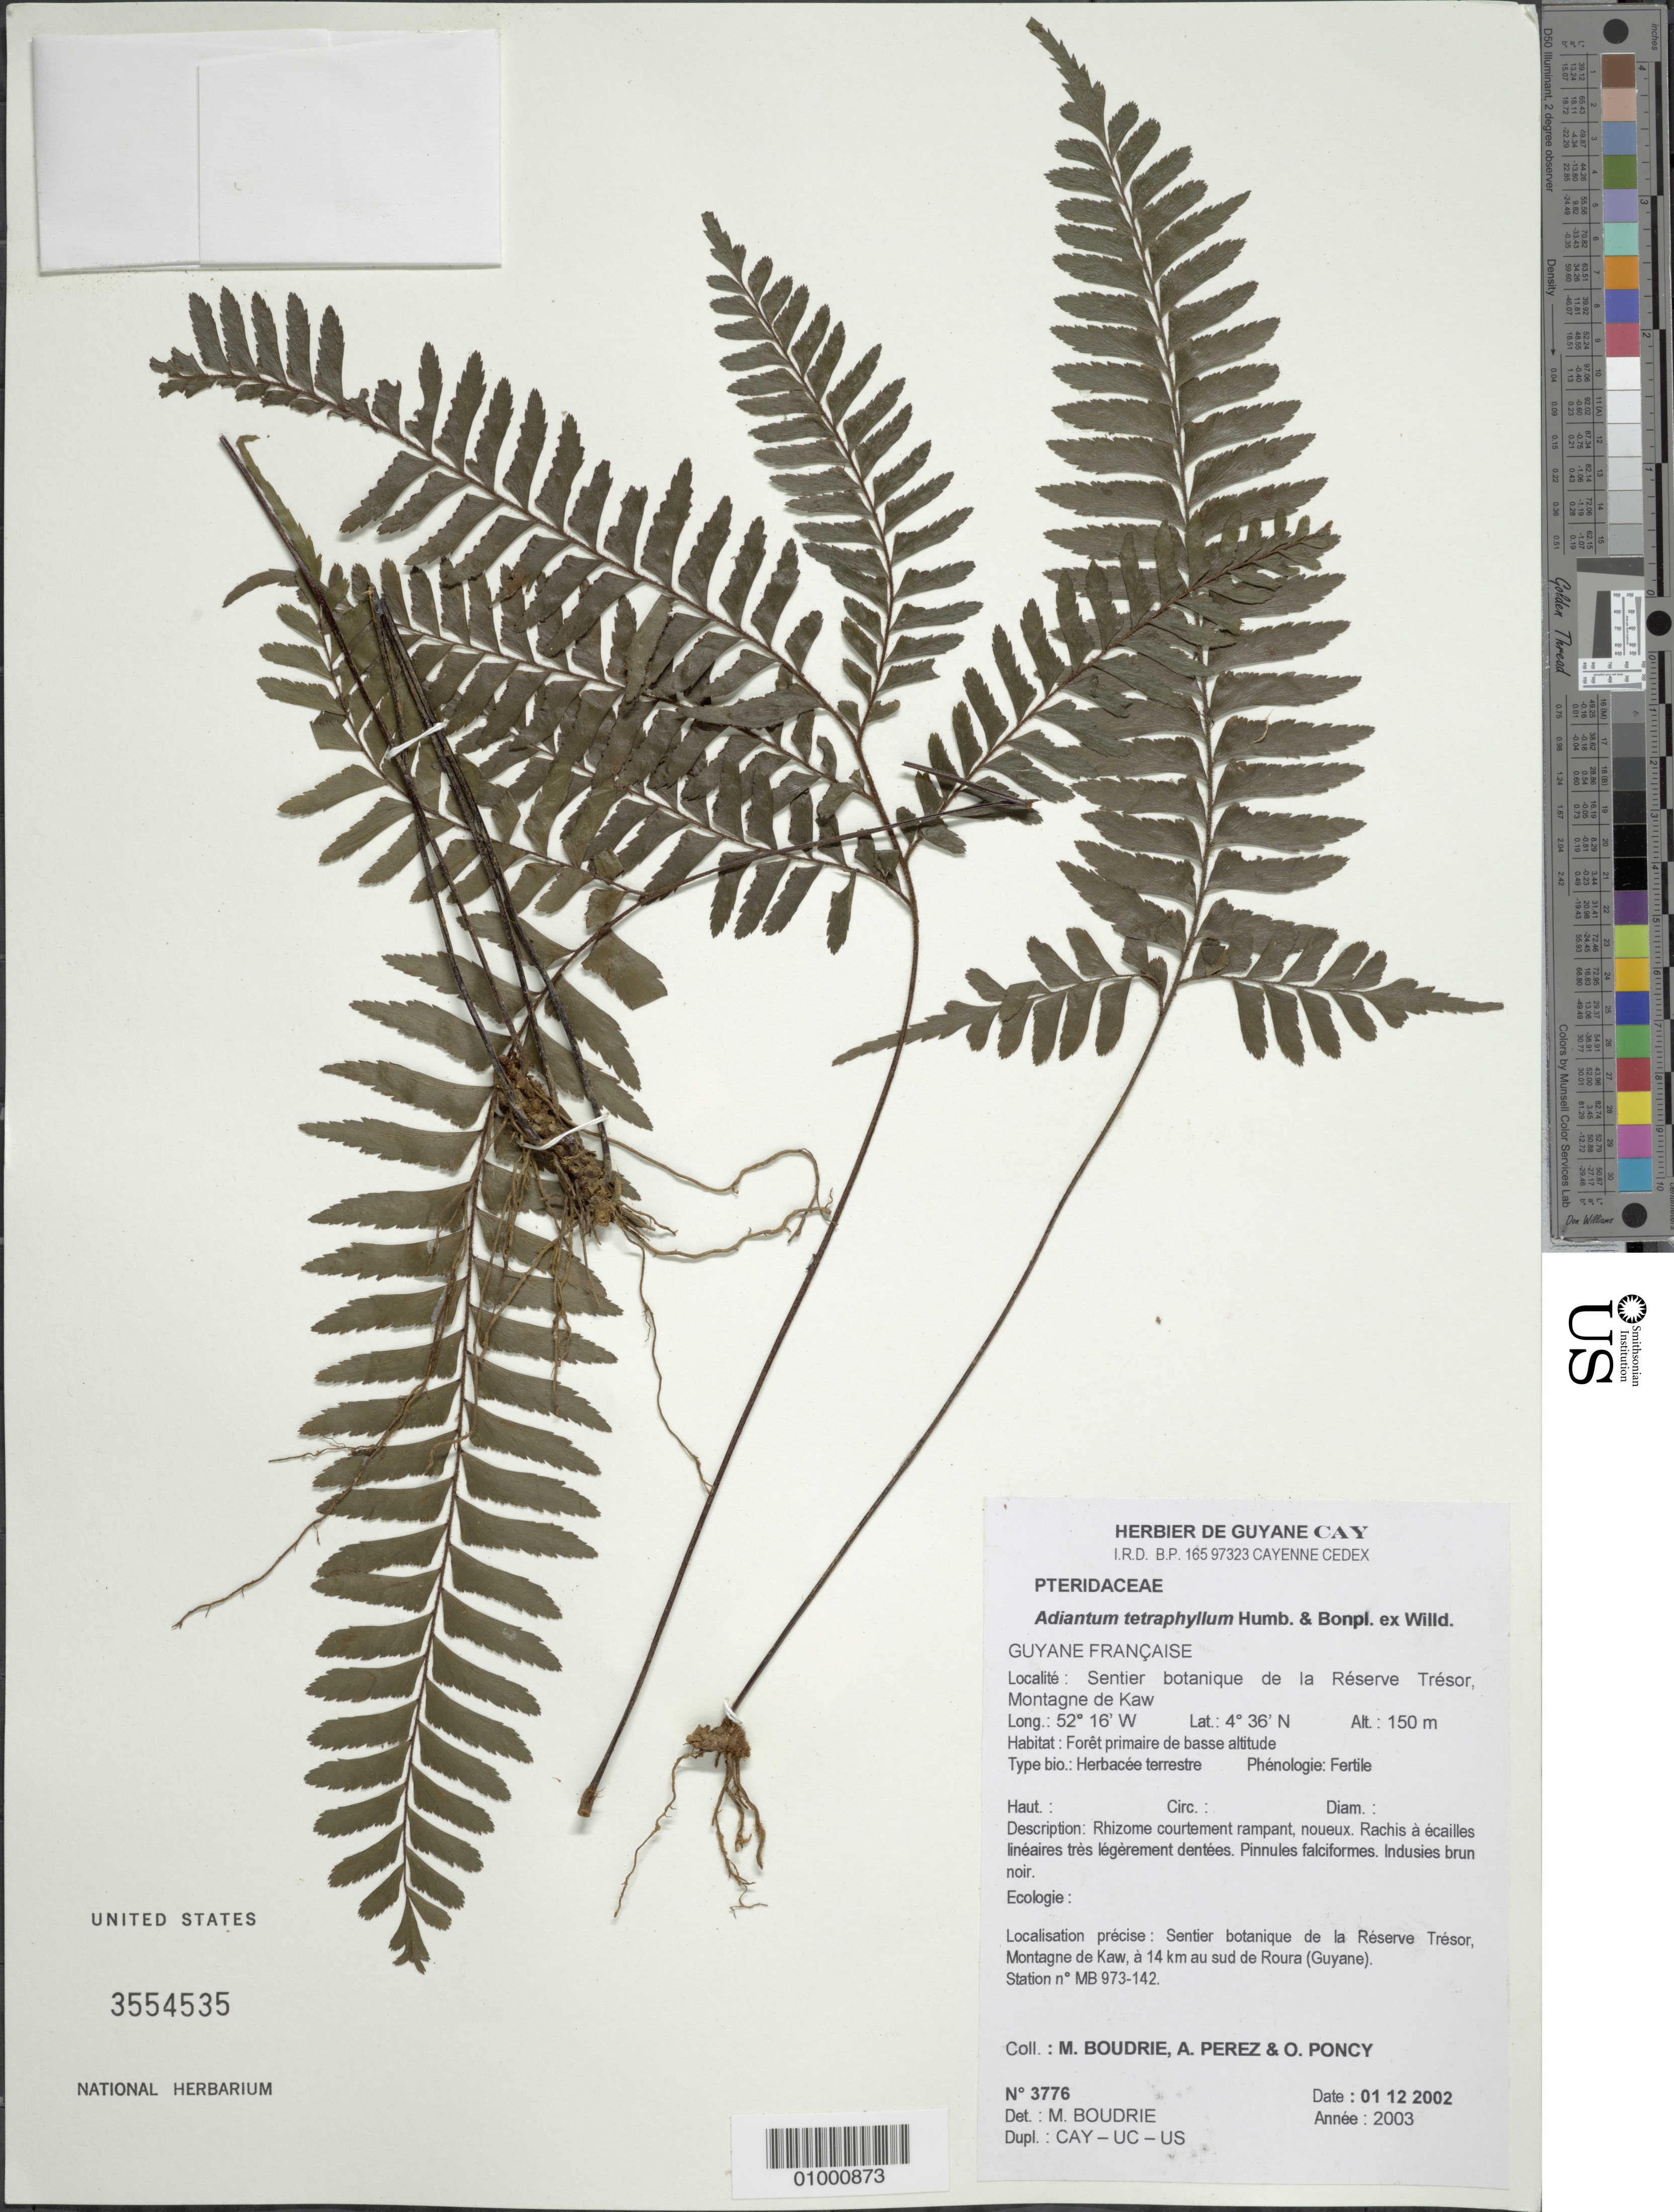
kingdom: Plantae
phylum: Tracheophyta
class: Polypodiopsida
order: Polypodiales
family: Pteridaceae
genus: Adiantum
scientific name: Adiantum tetraphyllum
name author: Humb. & Bonpl. ex Willd.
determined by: Boudrie, M.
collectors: M. Boudrie, A. Perez & O. Poncy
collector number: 3776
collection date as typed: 1-Dec-02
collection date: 2002-12-01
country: French Guiana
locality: Montagne de Kaw, Sentier botanique de la Réserve Trésor, a 14 km au sud de Roura (Guyane), Station no. MB 973-142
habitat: Forêt primaire de basse altitude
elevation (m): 150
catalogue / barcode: US 3554535